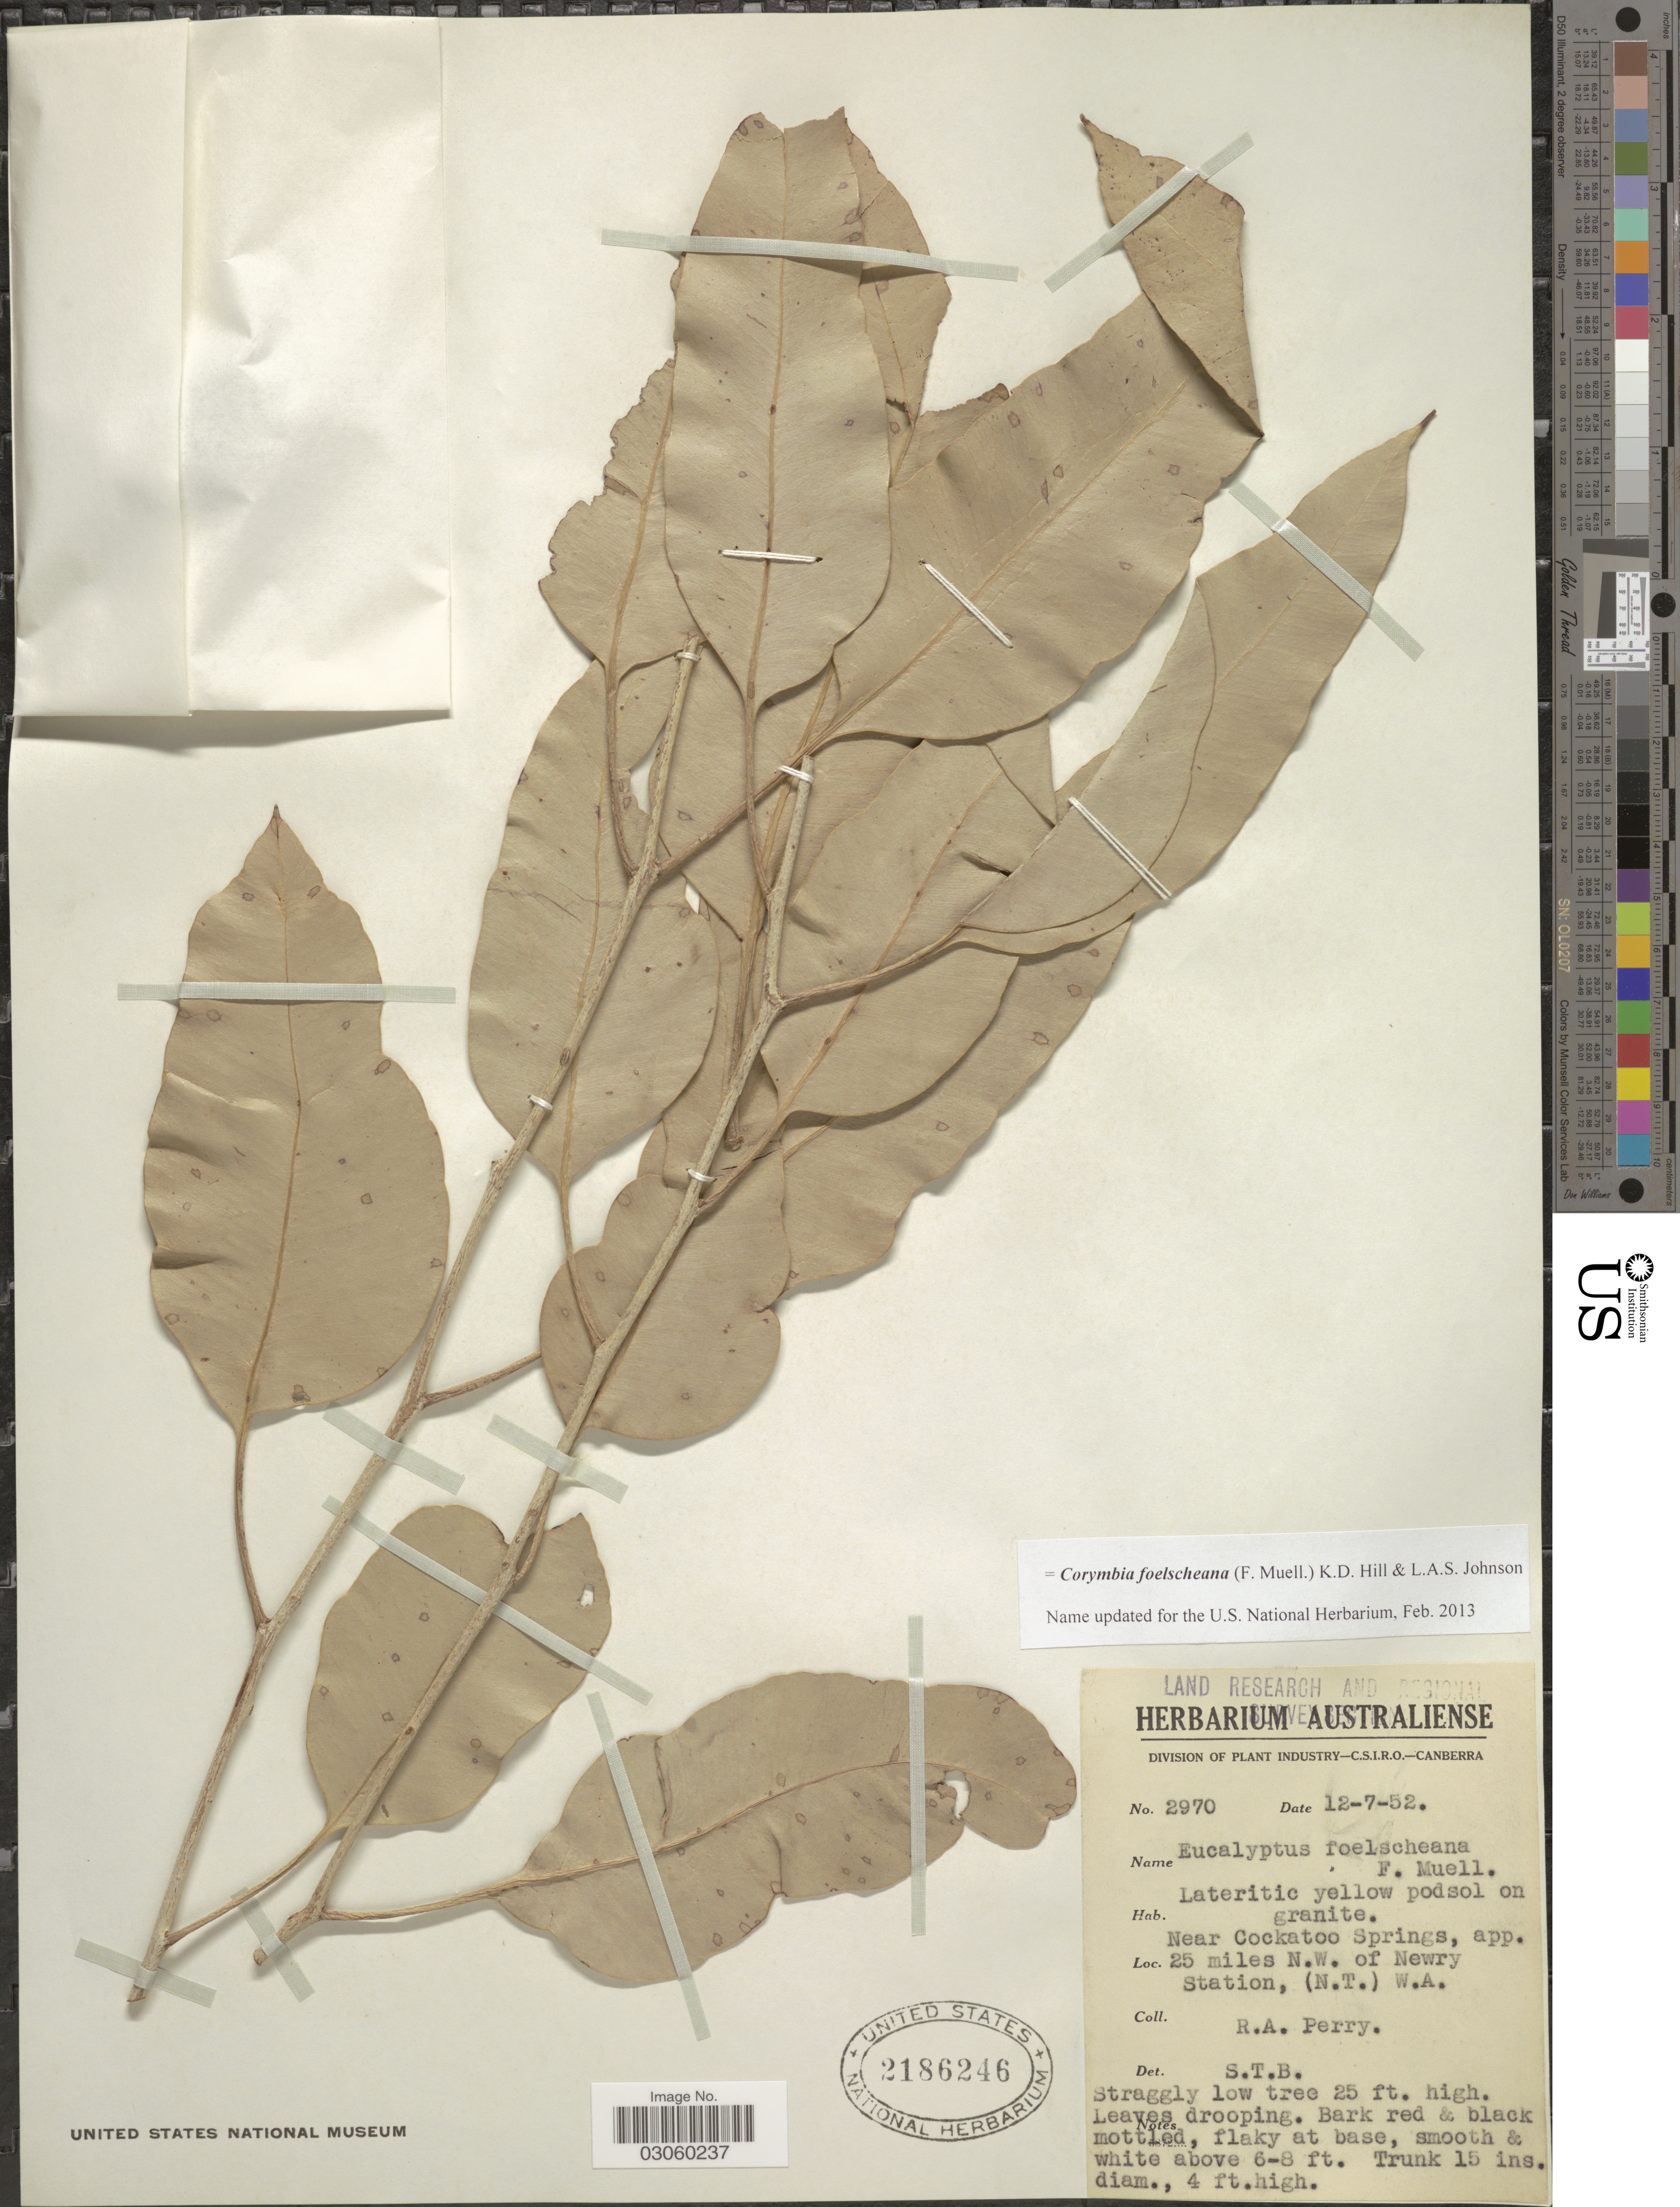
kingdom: Plantae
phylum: Tracheophyta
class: Magnoliopsida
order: Myrtales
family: Myrtaceae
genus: Corymbia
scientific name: Corymbia foelscheana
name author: (F. Muell.) K.D. Hill & L.A.S. Johnson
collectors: Perry, R. A.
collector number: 2970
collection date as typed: Transcribed d/m/y: 12/7/52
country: Australia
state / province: Western Australia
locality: Near Cockatoo Springs, app. 25 miles N.W. of Newry Station, (N.T.) W.A.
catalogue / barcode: US 2186246